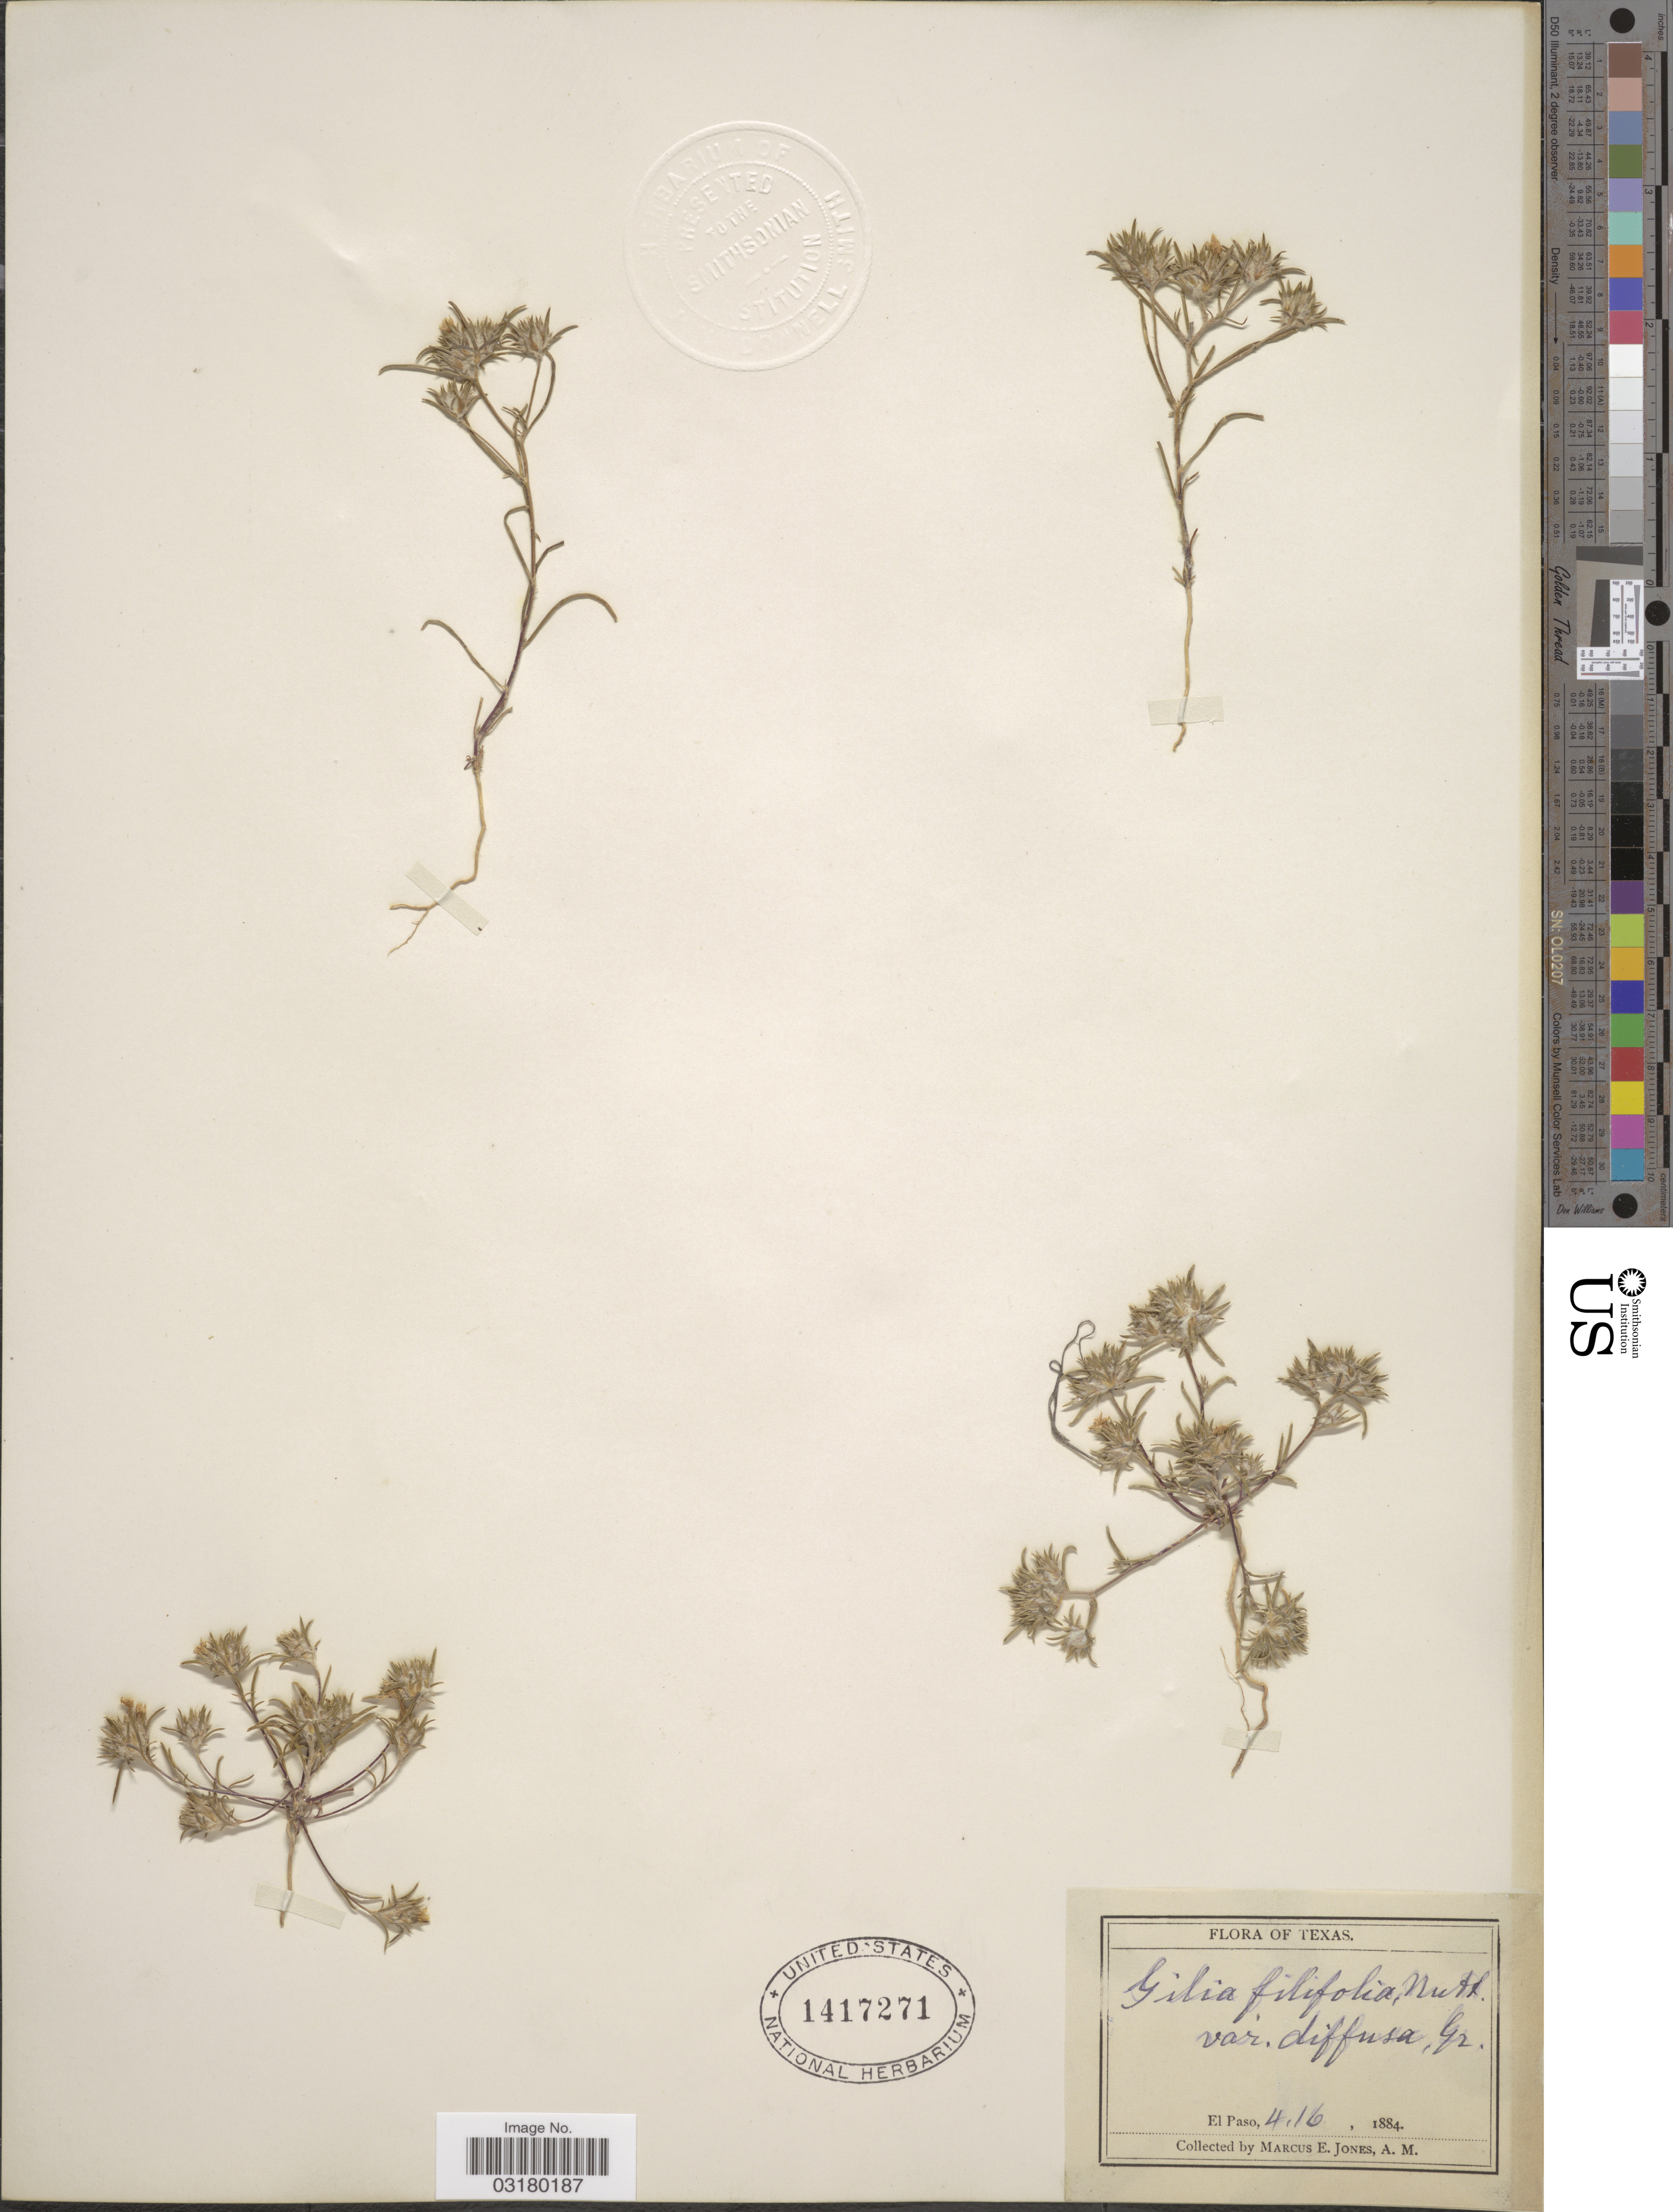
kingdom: Plantae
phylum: Tracheophyta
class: Magnoliopsida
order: Ericales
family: Polemoniaceae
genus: Eriastrum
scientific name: Eriastrum diffusum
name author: (A. Gray) H. Mason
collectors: M. E. Jones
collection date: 1884-04-16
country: United States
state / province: Texas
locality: El Paso.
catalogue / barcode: US 1417271